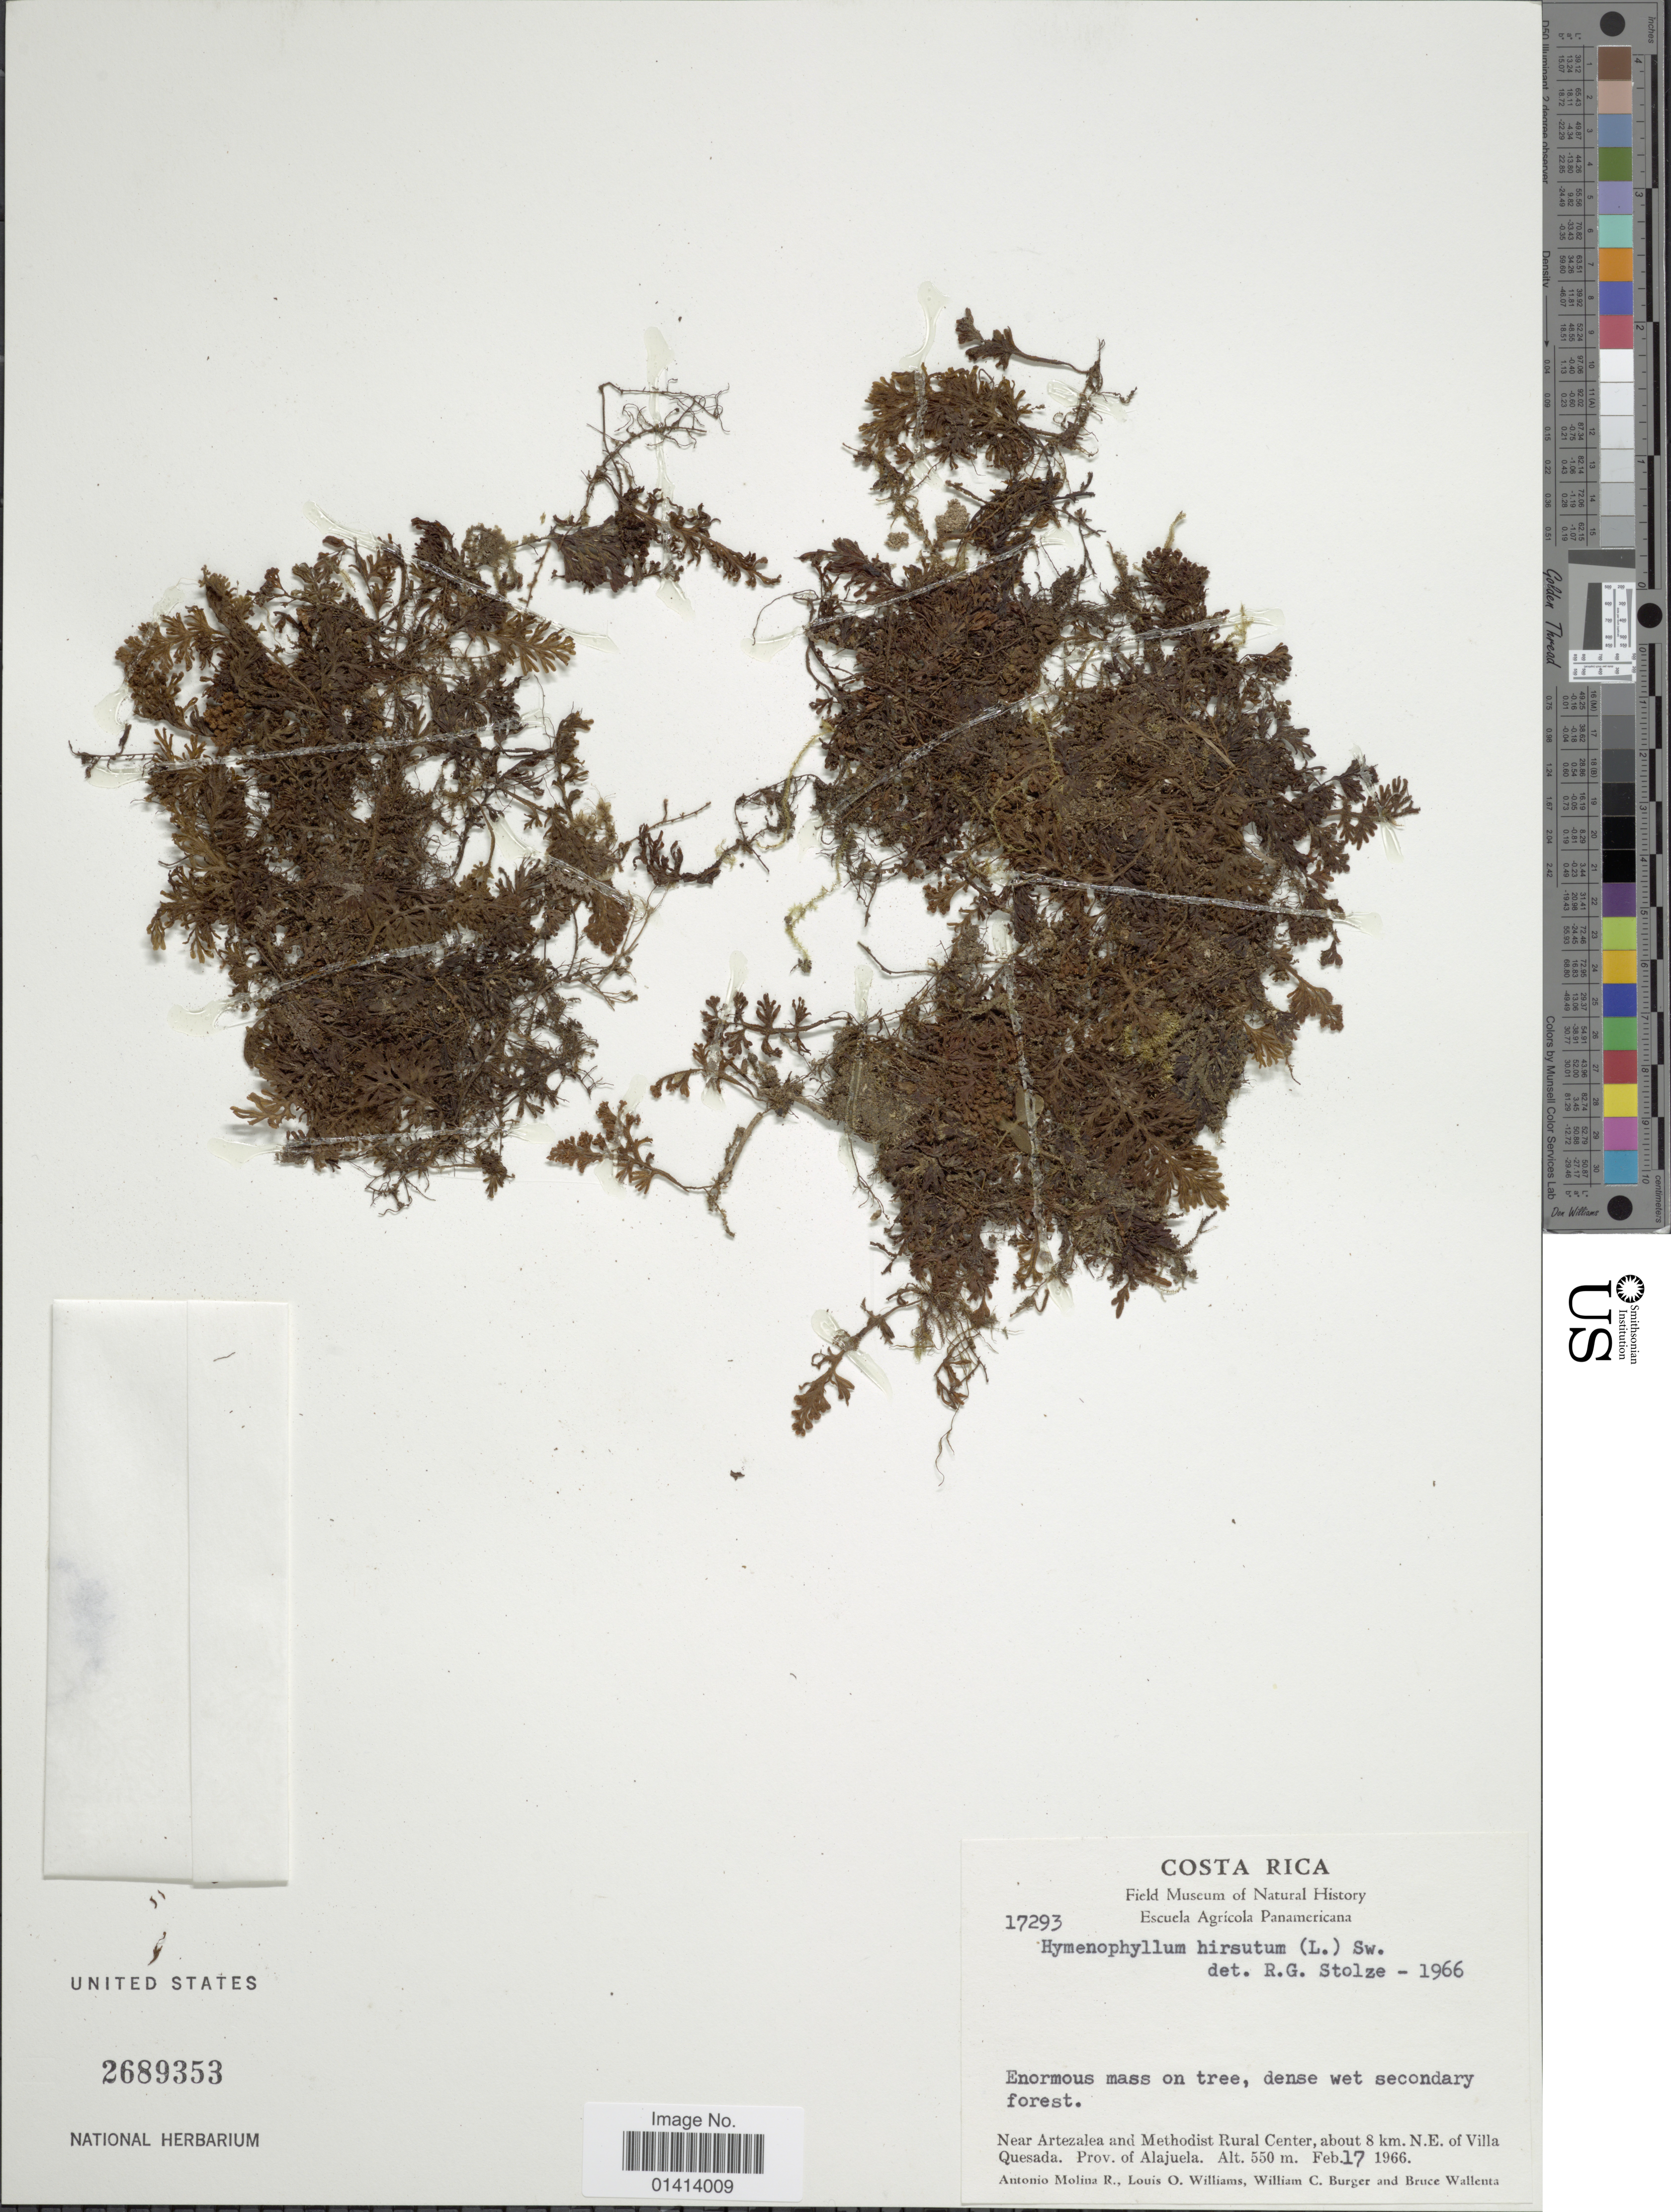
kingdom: Plantae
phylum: Tracheophyta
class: Polypodiopsida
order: Hymenophyllales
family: Hymenophyllaceae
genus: Hymenophyllum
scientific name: Hymenophyllum hirsutum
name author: (L.) Sw.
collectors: A. Molina R., L. O. Williams, W. Burger & B. Wallenta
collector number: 17293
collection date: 1966-02-17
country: Costa Rica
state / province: Alajuela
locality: Near Artezalea Methodist Rural Center, about 8 km N.E. of Villa Quesada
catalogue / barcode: US 2689353